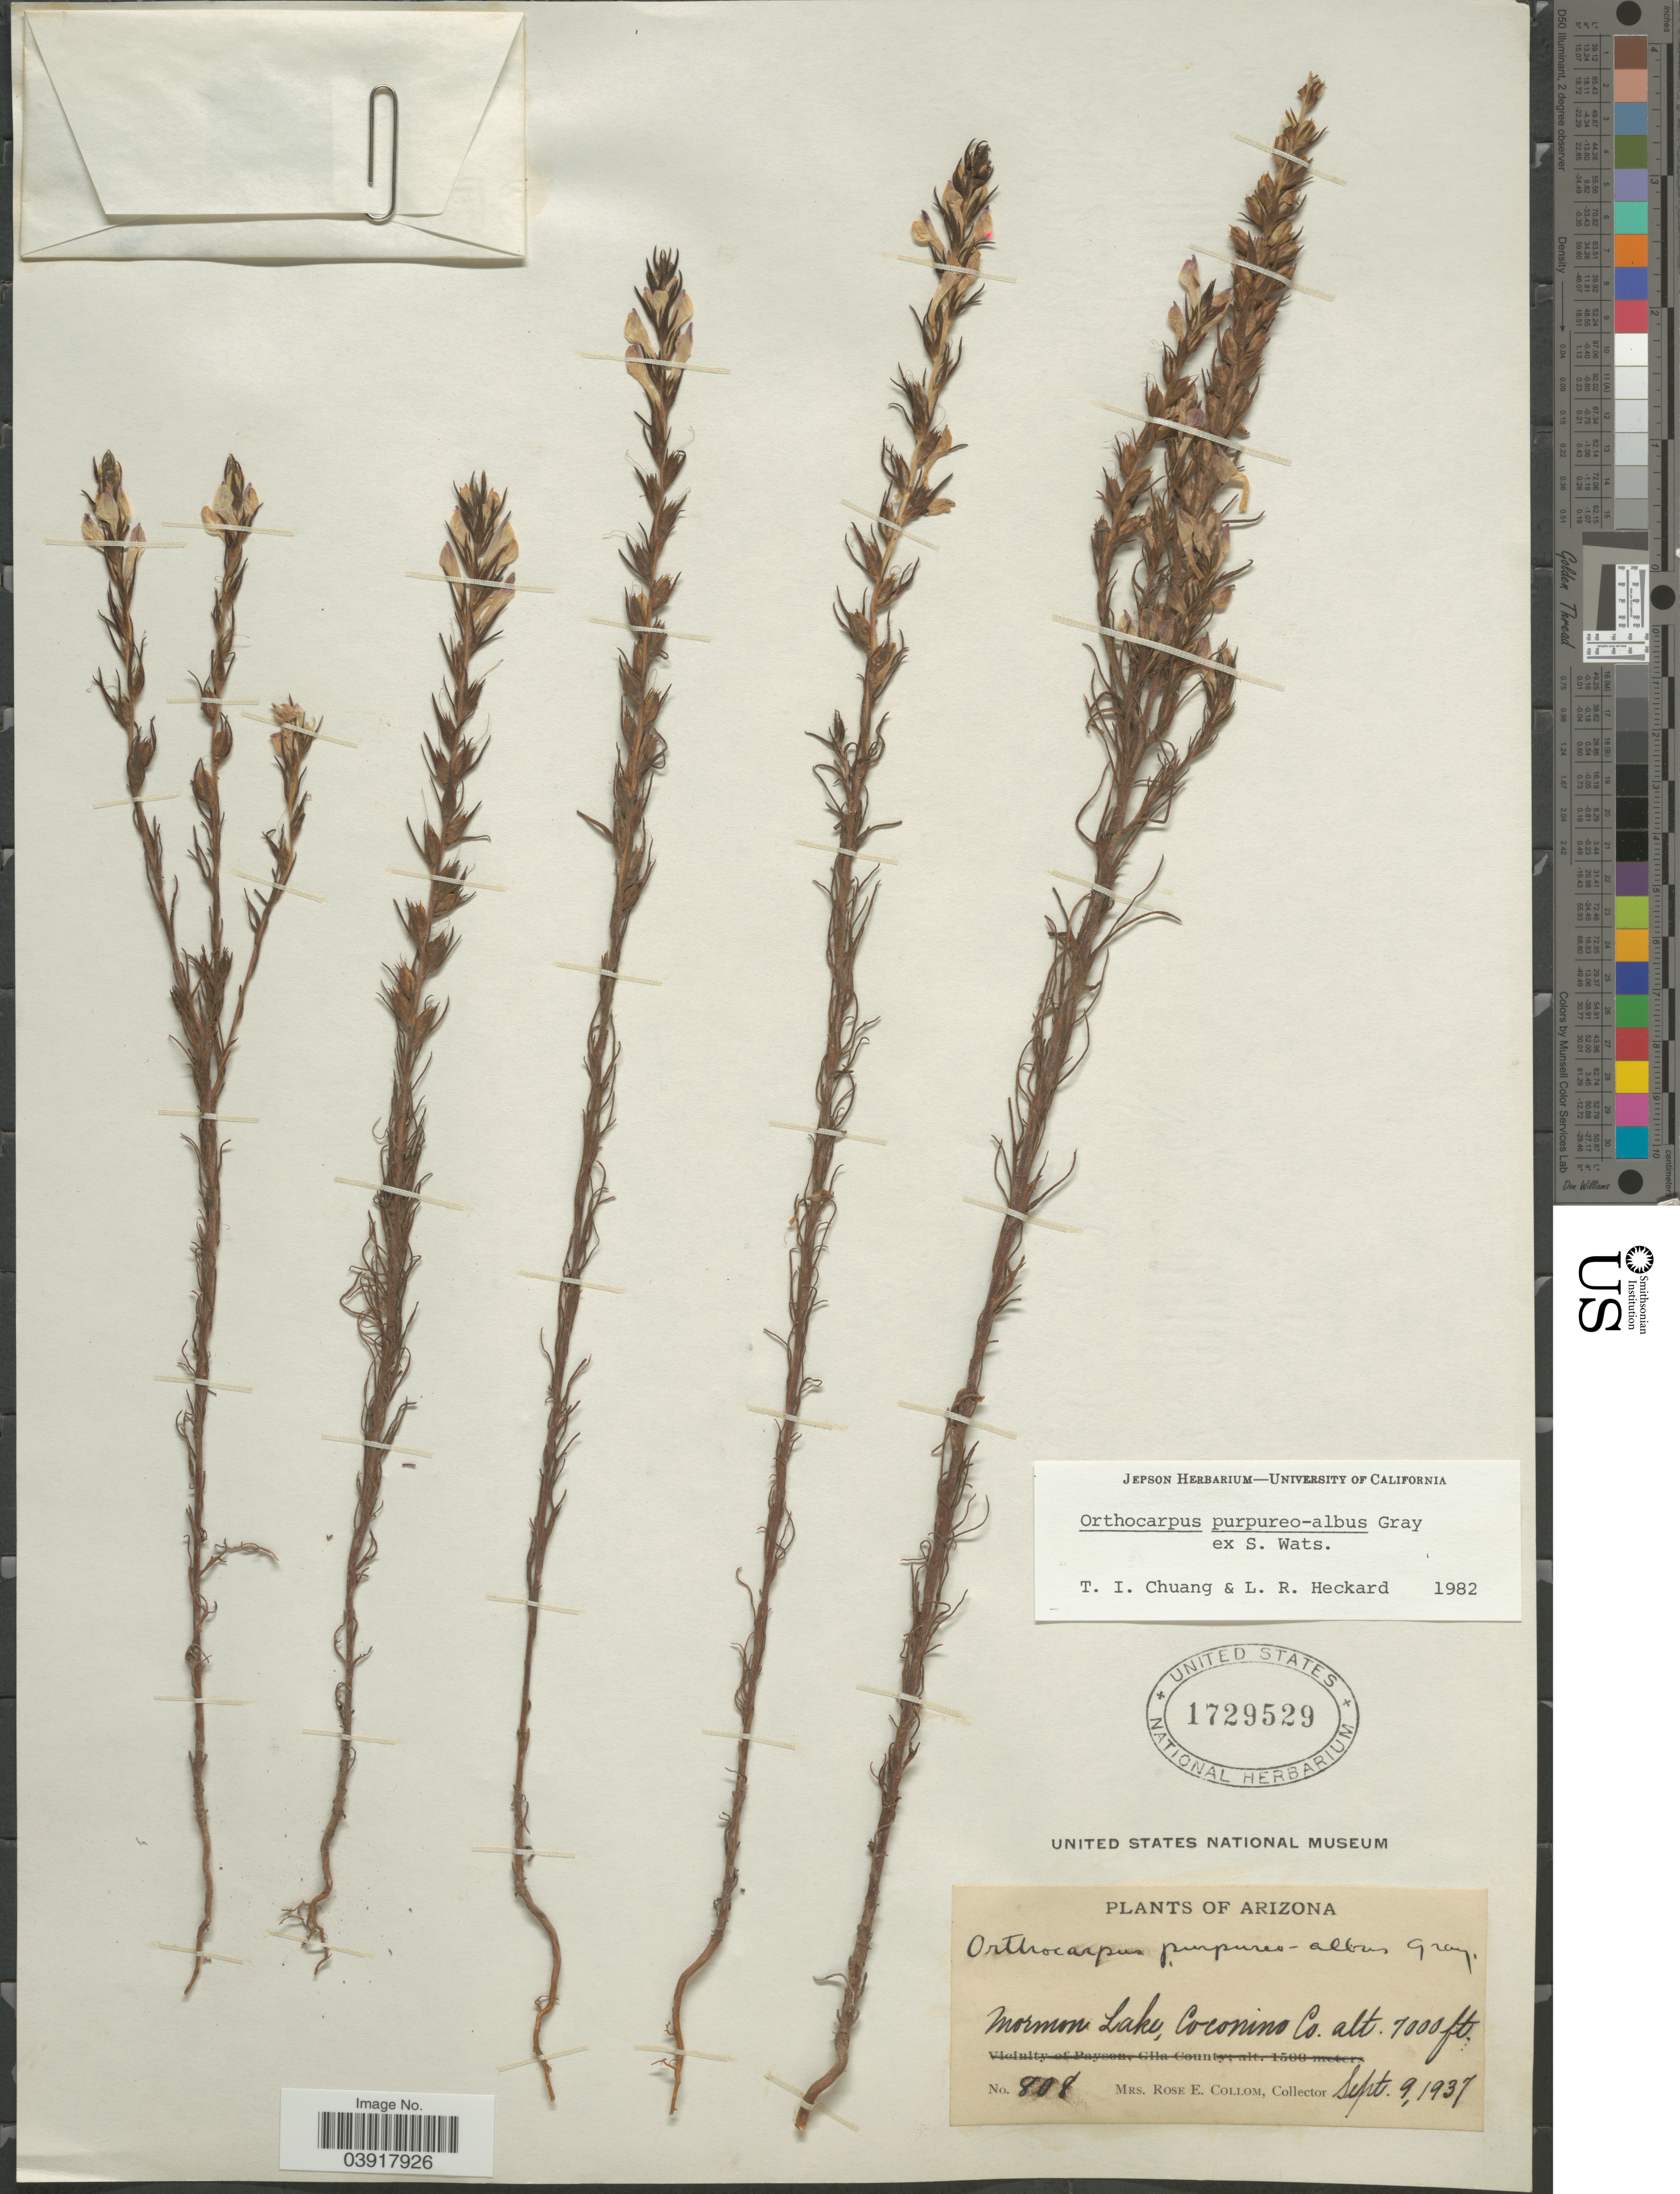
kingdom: Plantae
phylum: Tracheophyta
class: Magnoliopsida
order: Lamiales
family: Orobanchaceae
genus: Orthocarpus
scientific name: Orthocarpus purpureo-albus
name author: A. Gray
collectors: R. E. Collom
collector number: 808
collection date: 1937-09-09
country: United States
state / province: Arizona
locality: Mormon Lake, Coconino Co.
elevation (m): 2134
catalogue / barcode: US 1729529